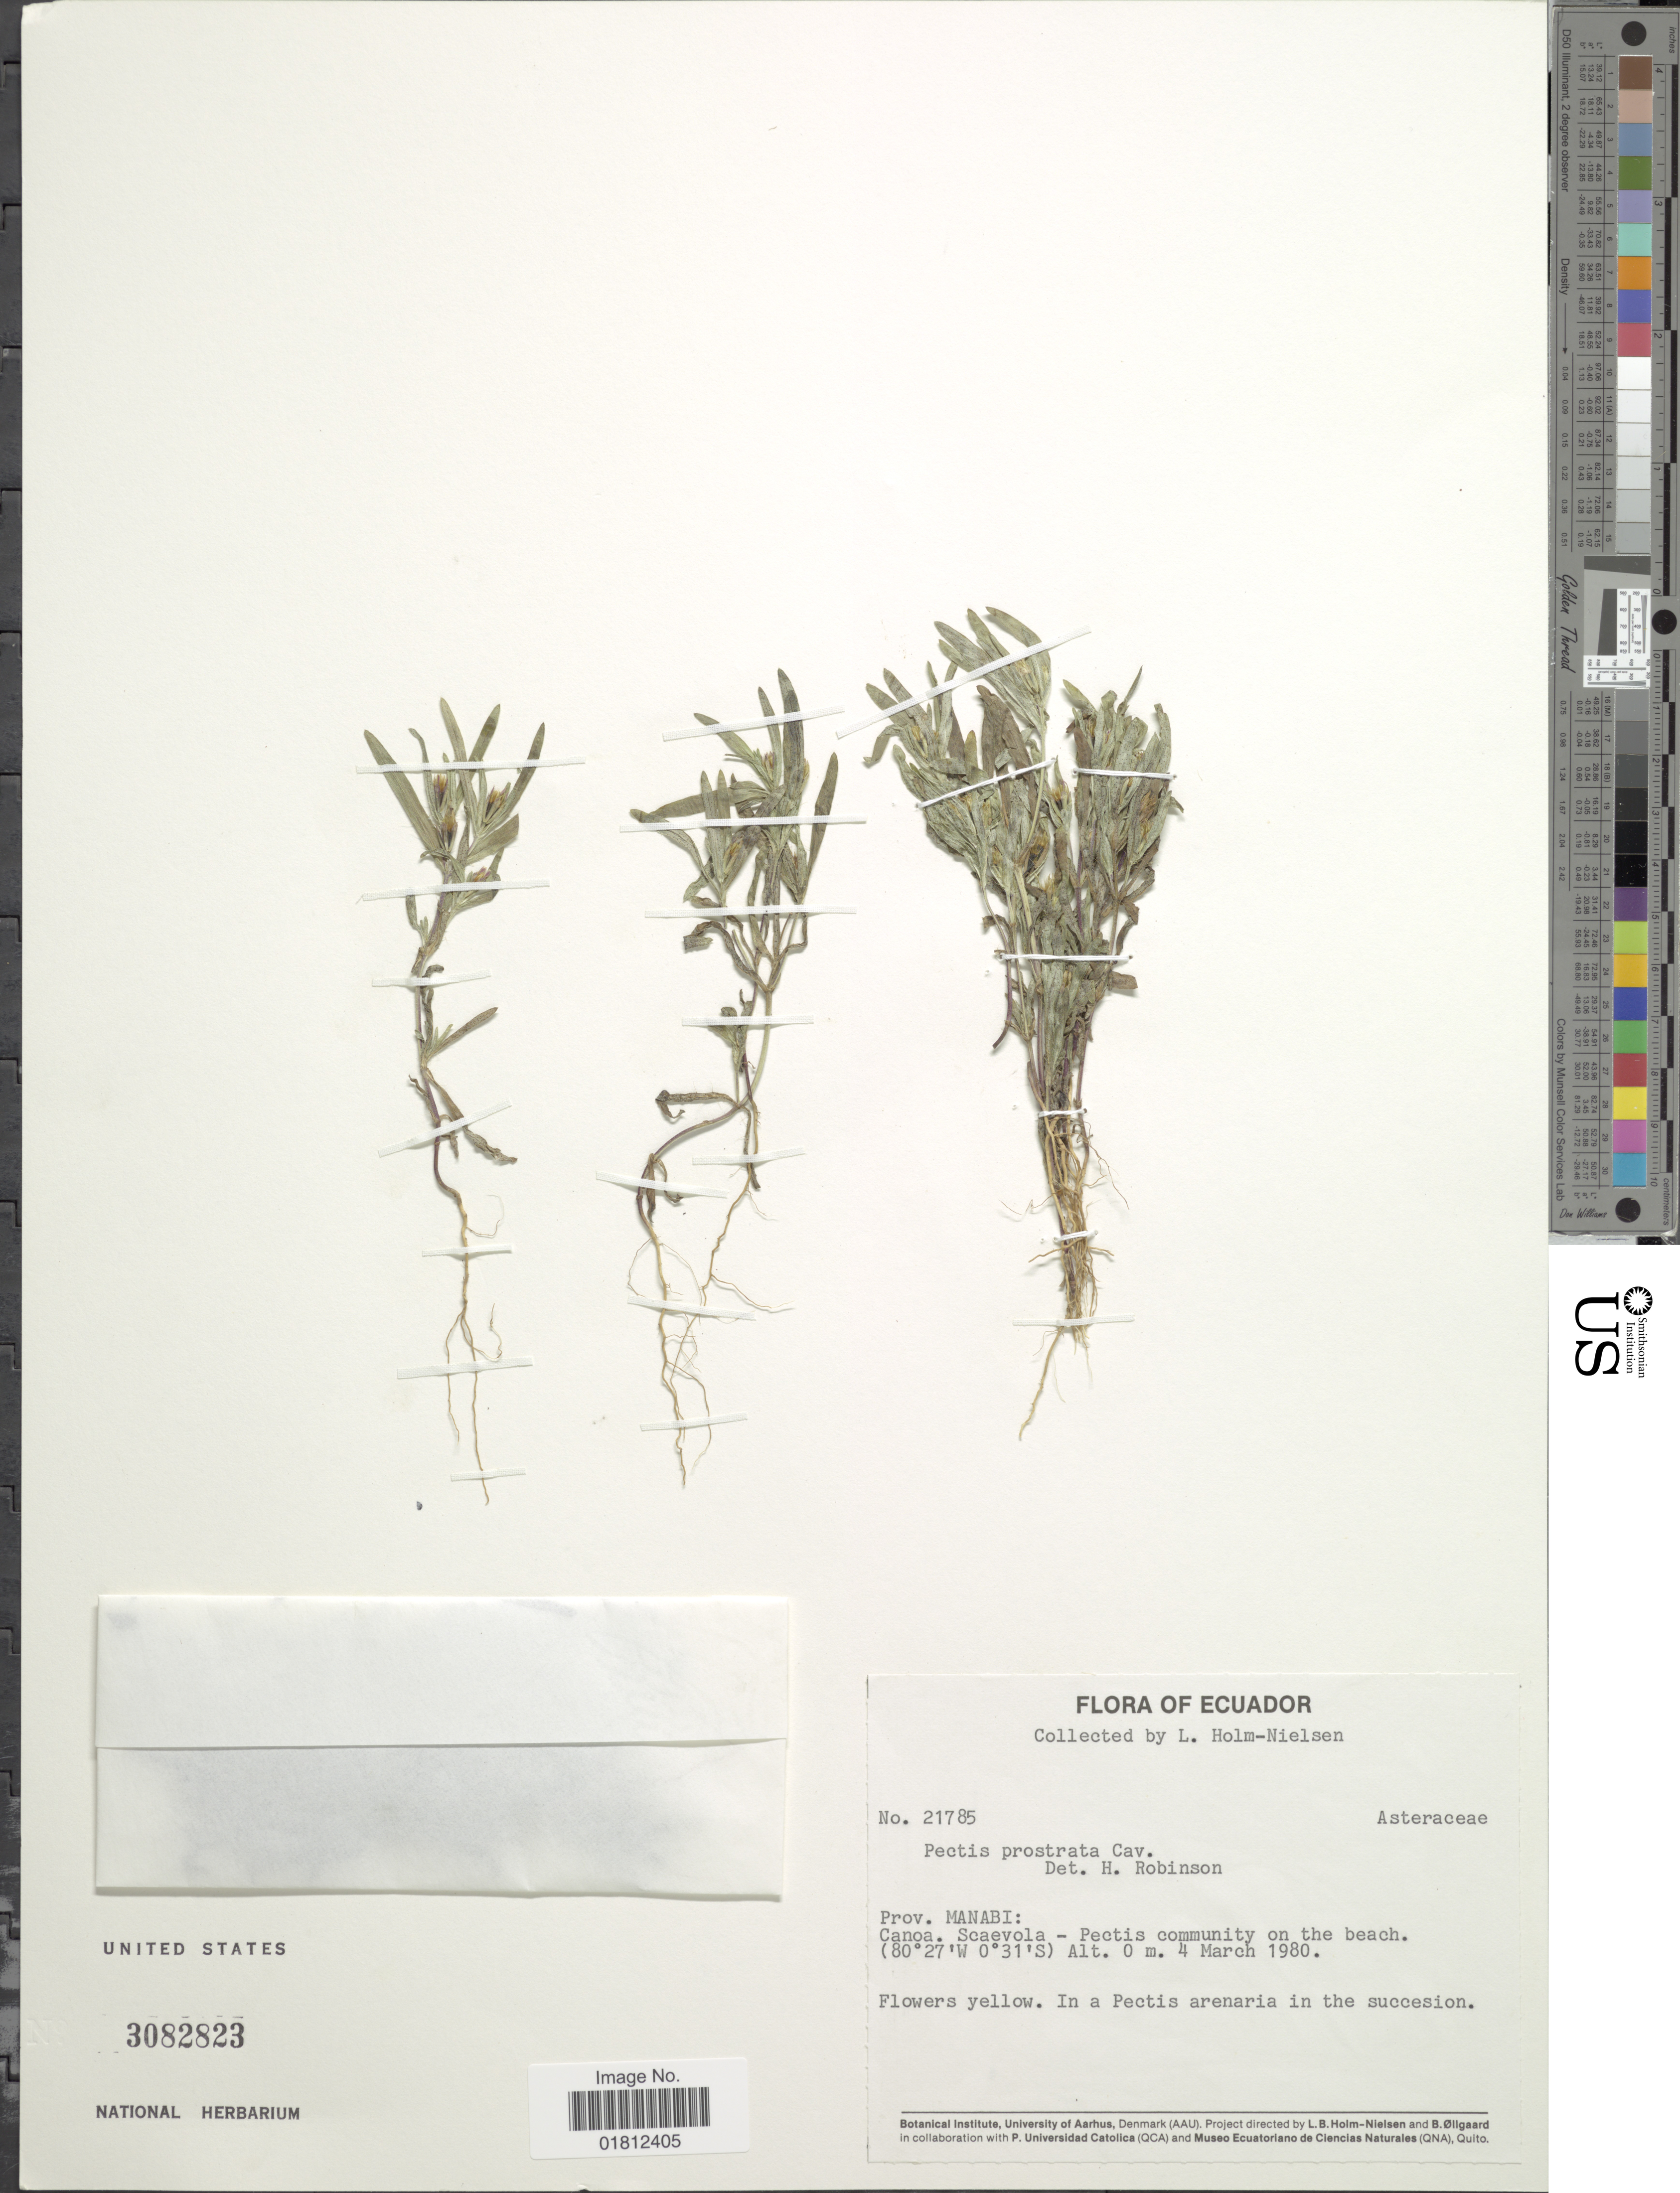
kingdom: Plantae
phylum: Tracheophyta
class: Magnoliopsida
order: Asterales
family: Asteraceae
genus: Pectis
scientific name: Pectis sp.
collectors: L. B. Holm-Nielsen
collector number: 21785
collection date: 1980-03-04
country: Ecuador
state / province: Manabí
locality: Canao, Scaevola, Pectis community on the beach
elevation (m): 0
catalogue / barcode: US 3082823